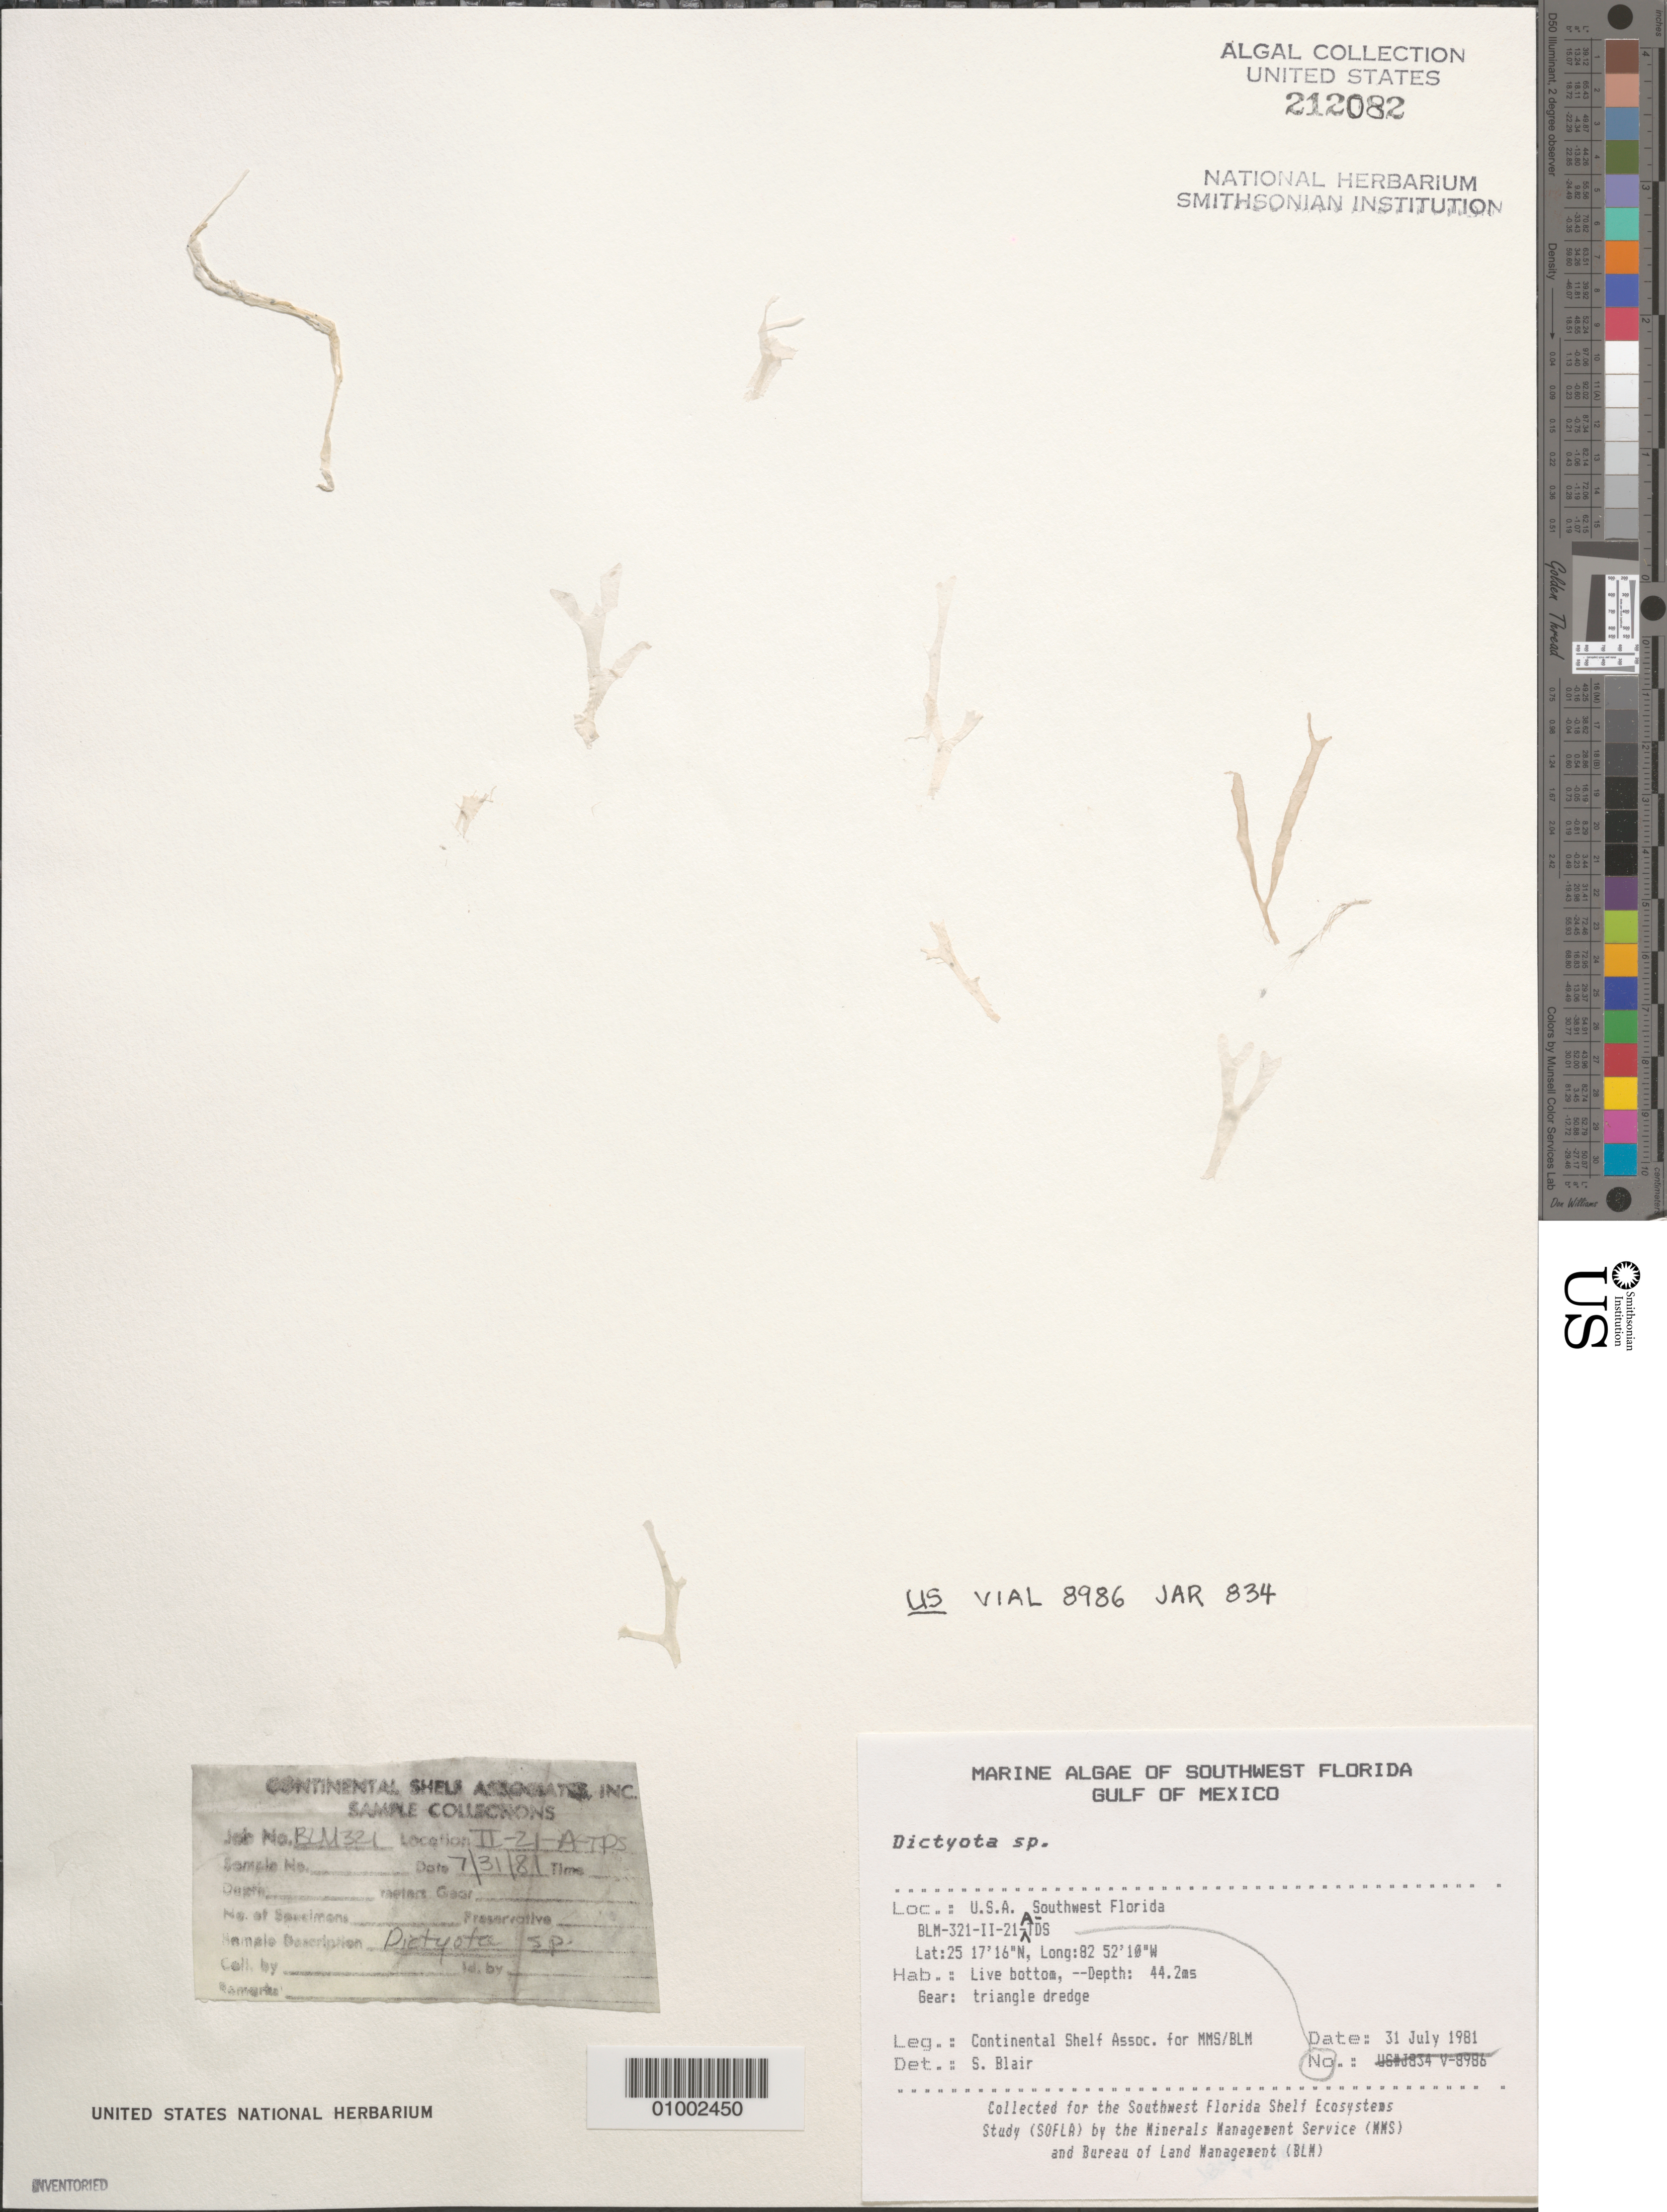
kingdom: Chromista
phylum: Ochrophyta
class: Phaeophyceae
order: Dictyotales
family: Dictyotaceae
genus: Dictyota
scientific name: Dictyota sp.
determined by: Blair, S. M.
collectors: Continental Shelf Associates for the MMS/BLM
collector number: BLM-321-II-21-A-TDS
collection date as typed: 31 Jul 1981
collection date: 1981-07-31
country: United States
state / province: Florida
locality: Gulf of Mexico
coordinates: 25 17'16"N, 82 52'10"W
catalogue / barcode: US 212082